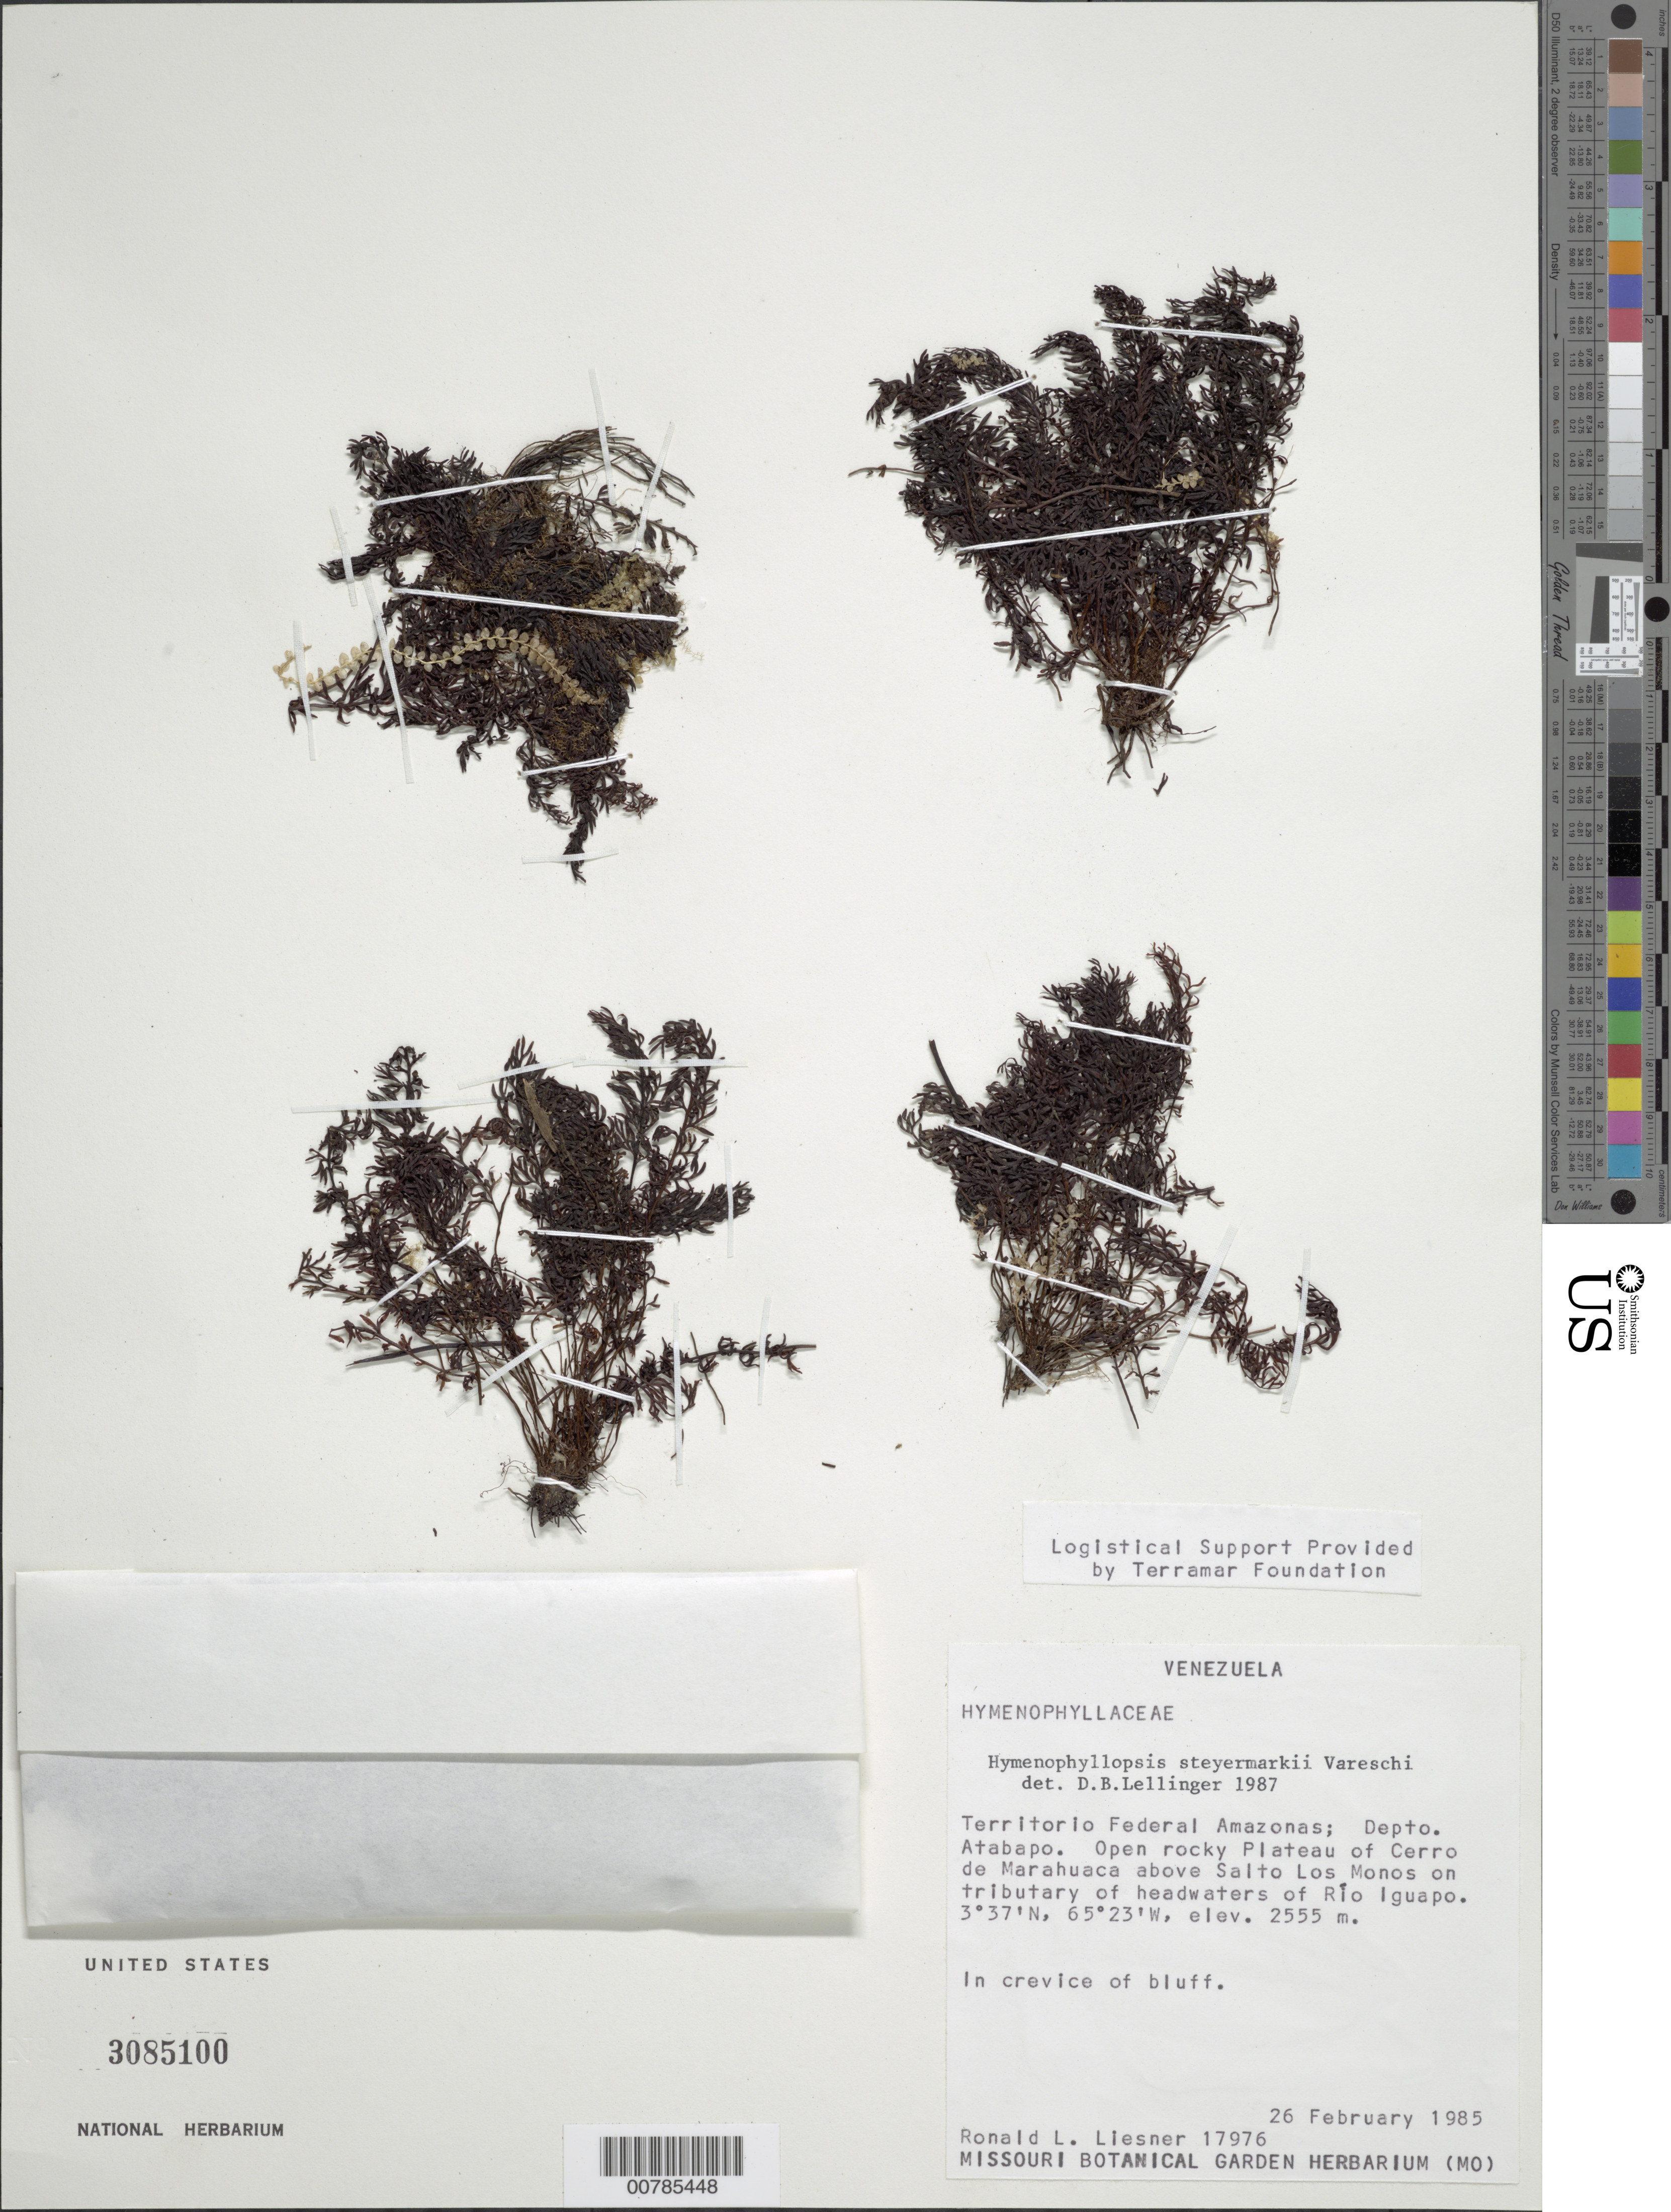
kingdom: Plantae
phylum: Tracheophyta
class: Polypodiopsida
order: Cyatheales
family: Cyatheaceae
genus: Cyathea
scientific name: Cyathea steyermarkii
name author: R.M. Tryon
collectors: R. L. Liesner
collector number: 17976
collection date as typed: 26-Feb-85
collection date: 1985-02-26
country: Venezuela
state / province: Amazonas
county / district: Atabapo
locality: Cerro de Marahuaca Plateau, above Salto Los Monos on trib of headwaters of Río Iguapo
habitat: Open rocky plateau; in crevice of bluff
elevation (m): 2555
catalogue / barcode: US 3085100